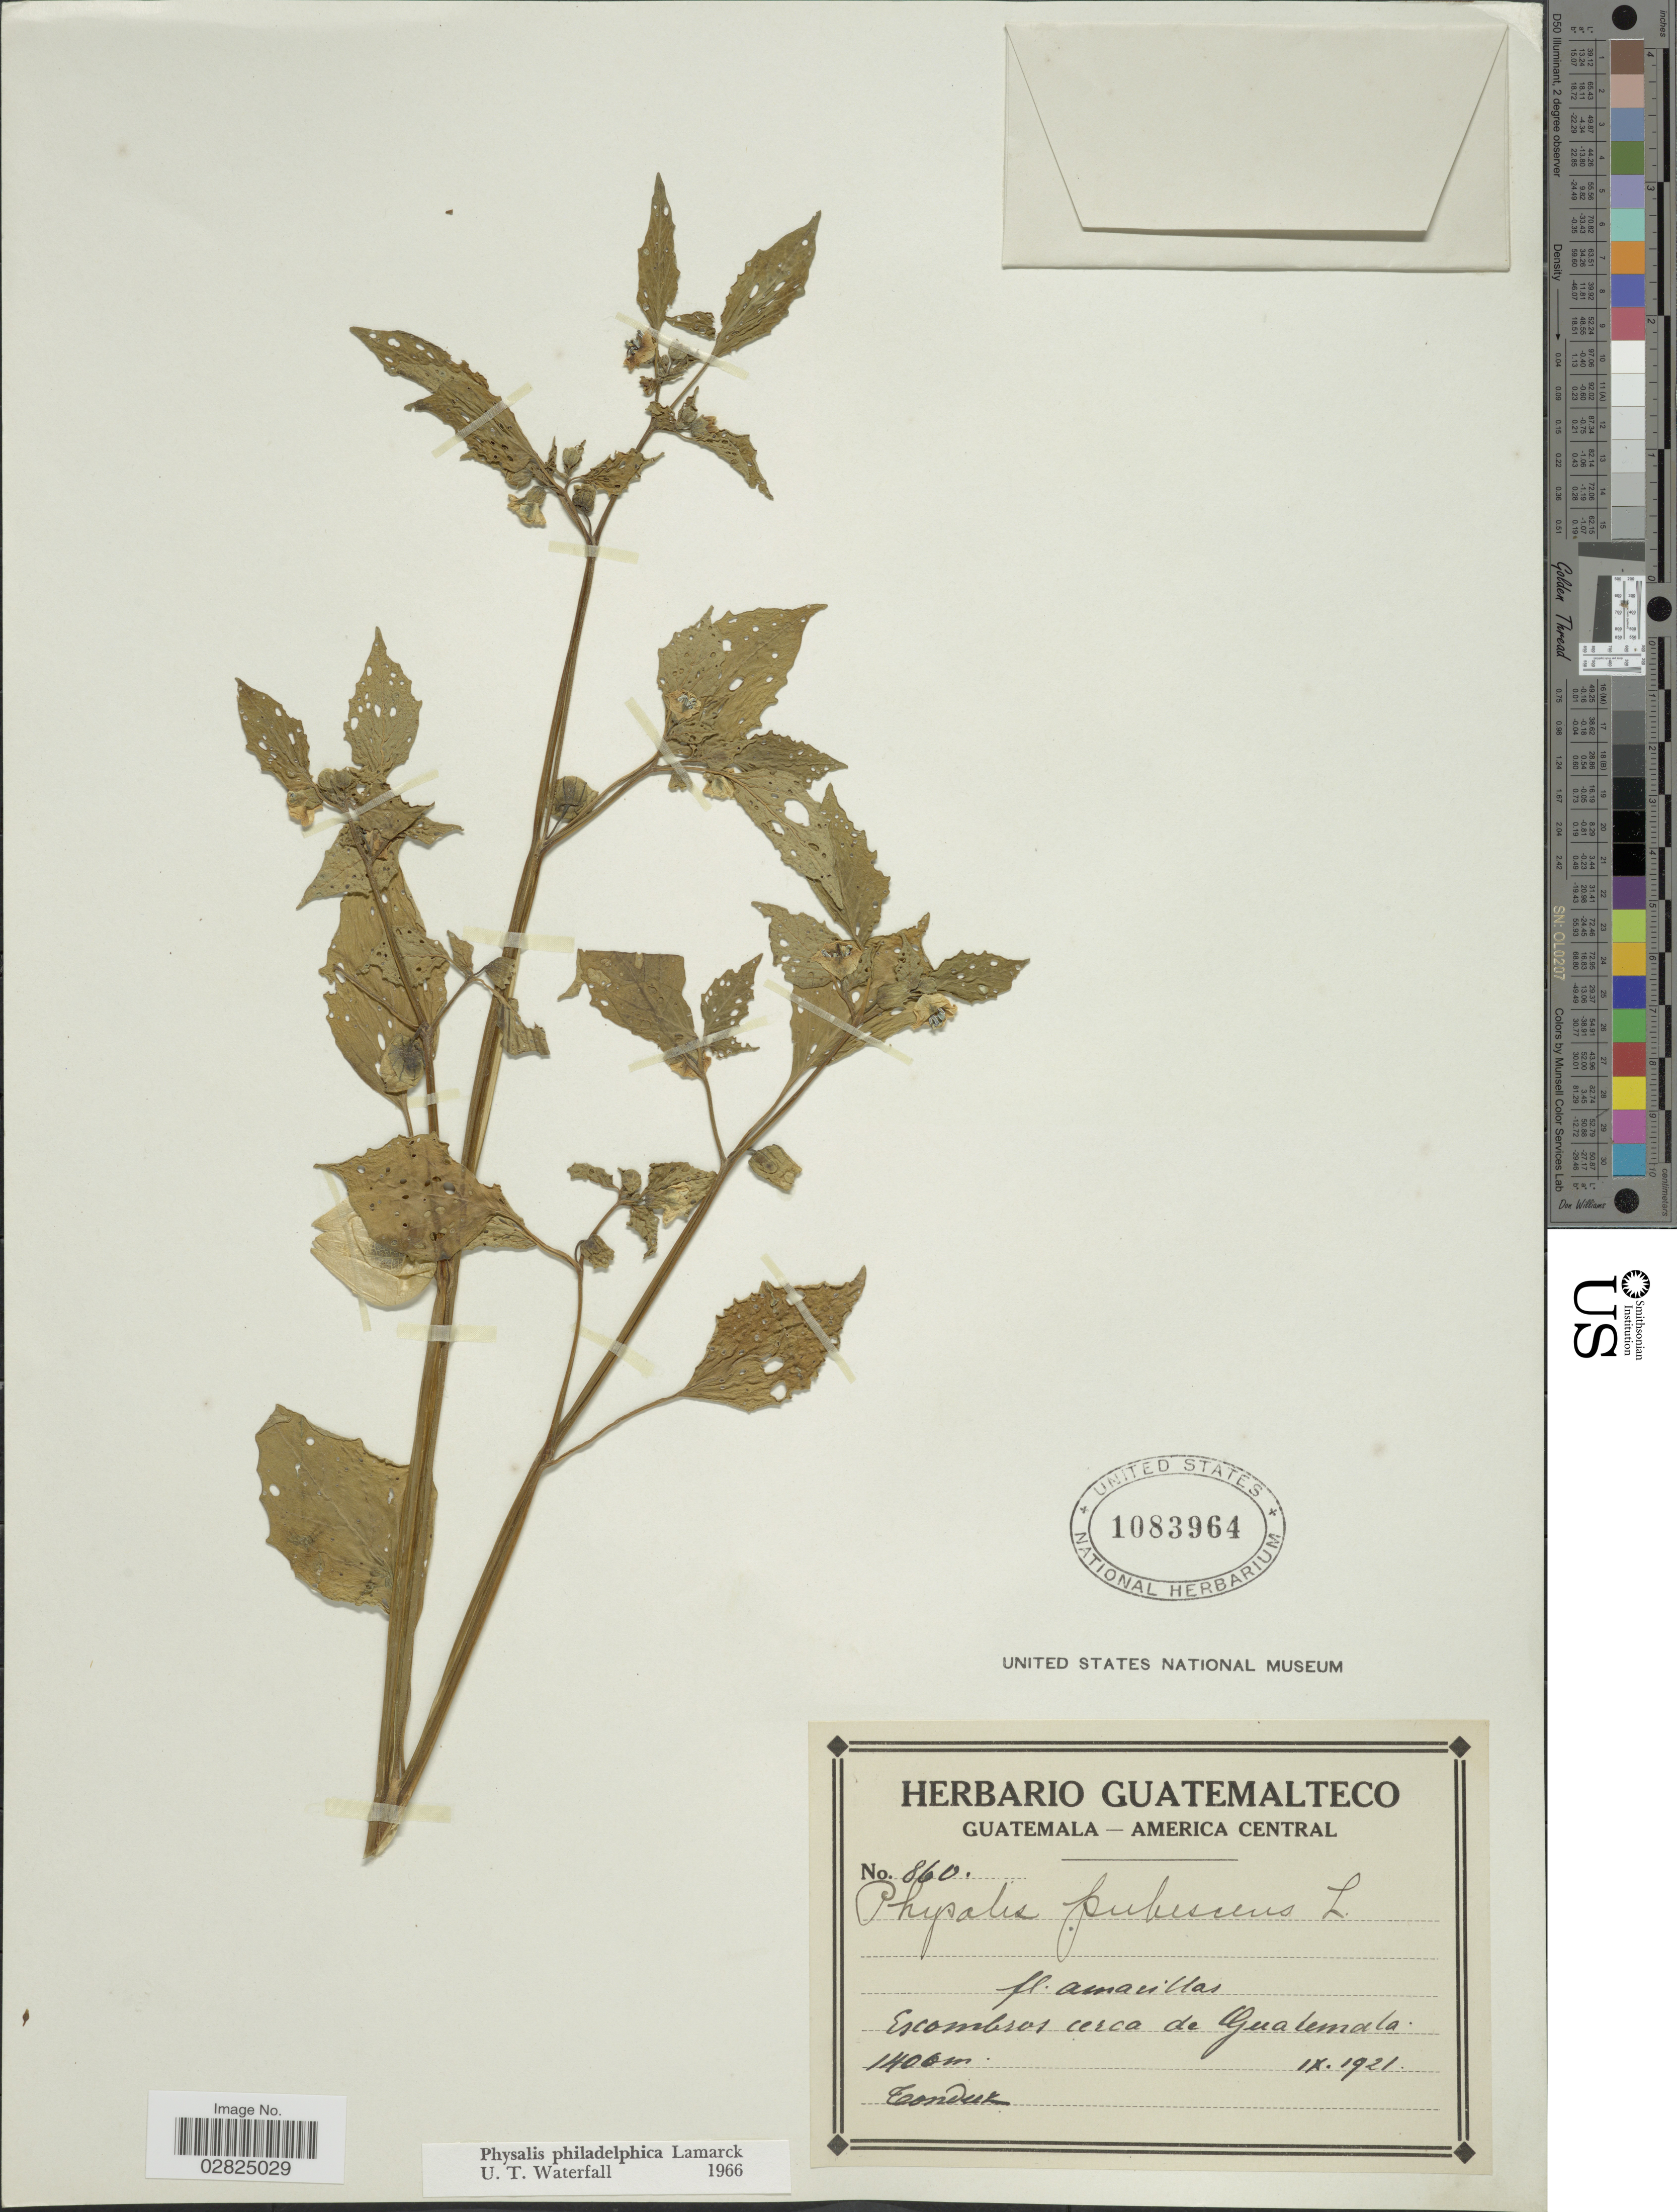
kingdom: Plantae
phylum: Tracheophyta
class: Magnoliopsida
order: Solanales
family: Solanaceae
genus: Physalis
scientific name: Physalis philadelphica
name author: Lam.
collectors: Tonduz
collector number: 860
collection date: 1921-09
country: Guatemala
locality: Escombros cerca de Guatemala.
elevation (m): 1400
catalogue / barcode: US 1083964